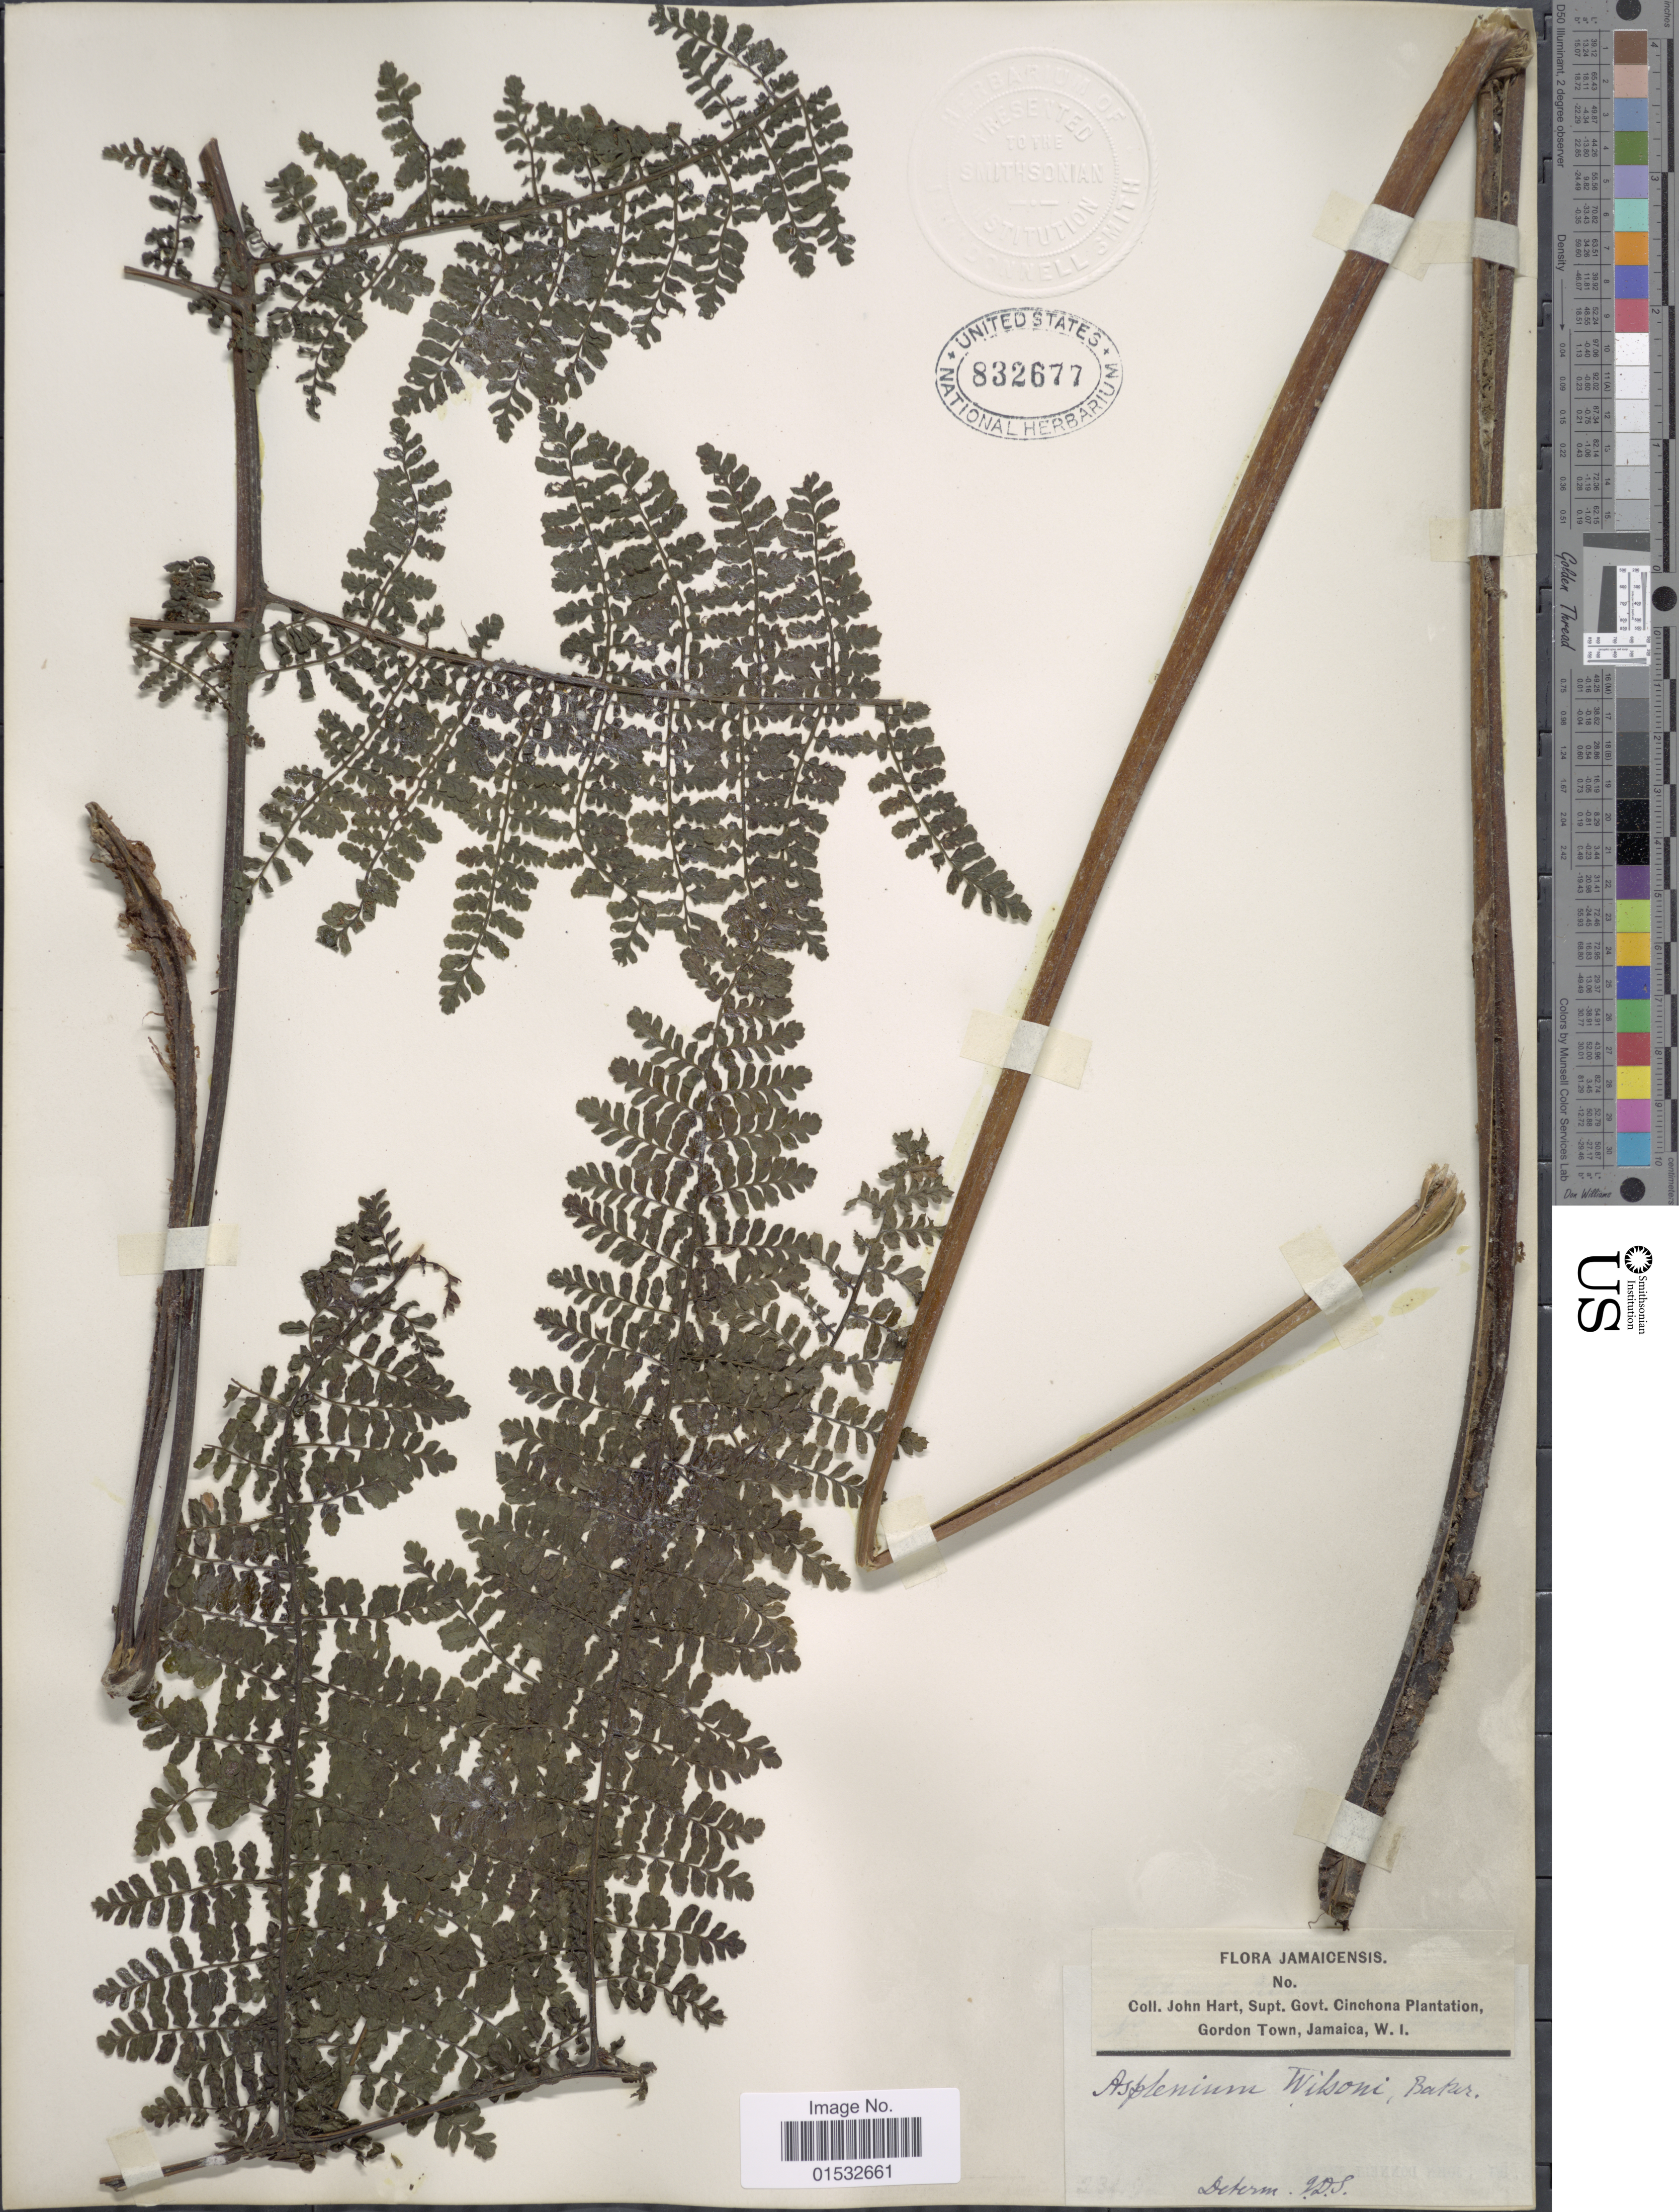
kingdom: Plantae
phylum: Tracheophyta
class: Polypodiopsida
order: Polypodiales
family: Athyriaceae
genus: Diplazium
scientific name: Diplazium wilsonii var. wilsonii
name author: (Baker) Diels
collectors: J. H. Hart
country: Jamaica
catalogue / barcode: US 832677